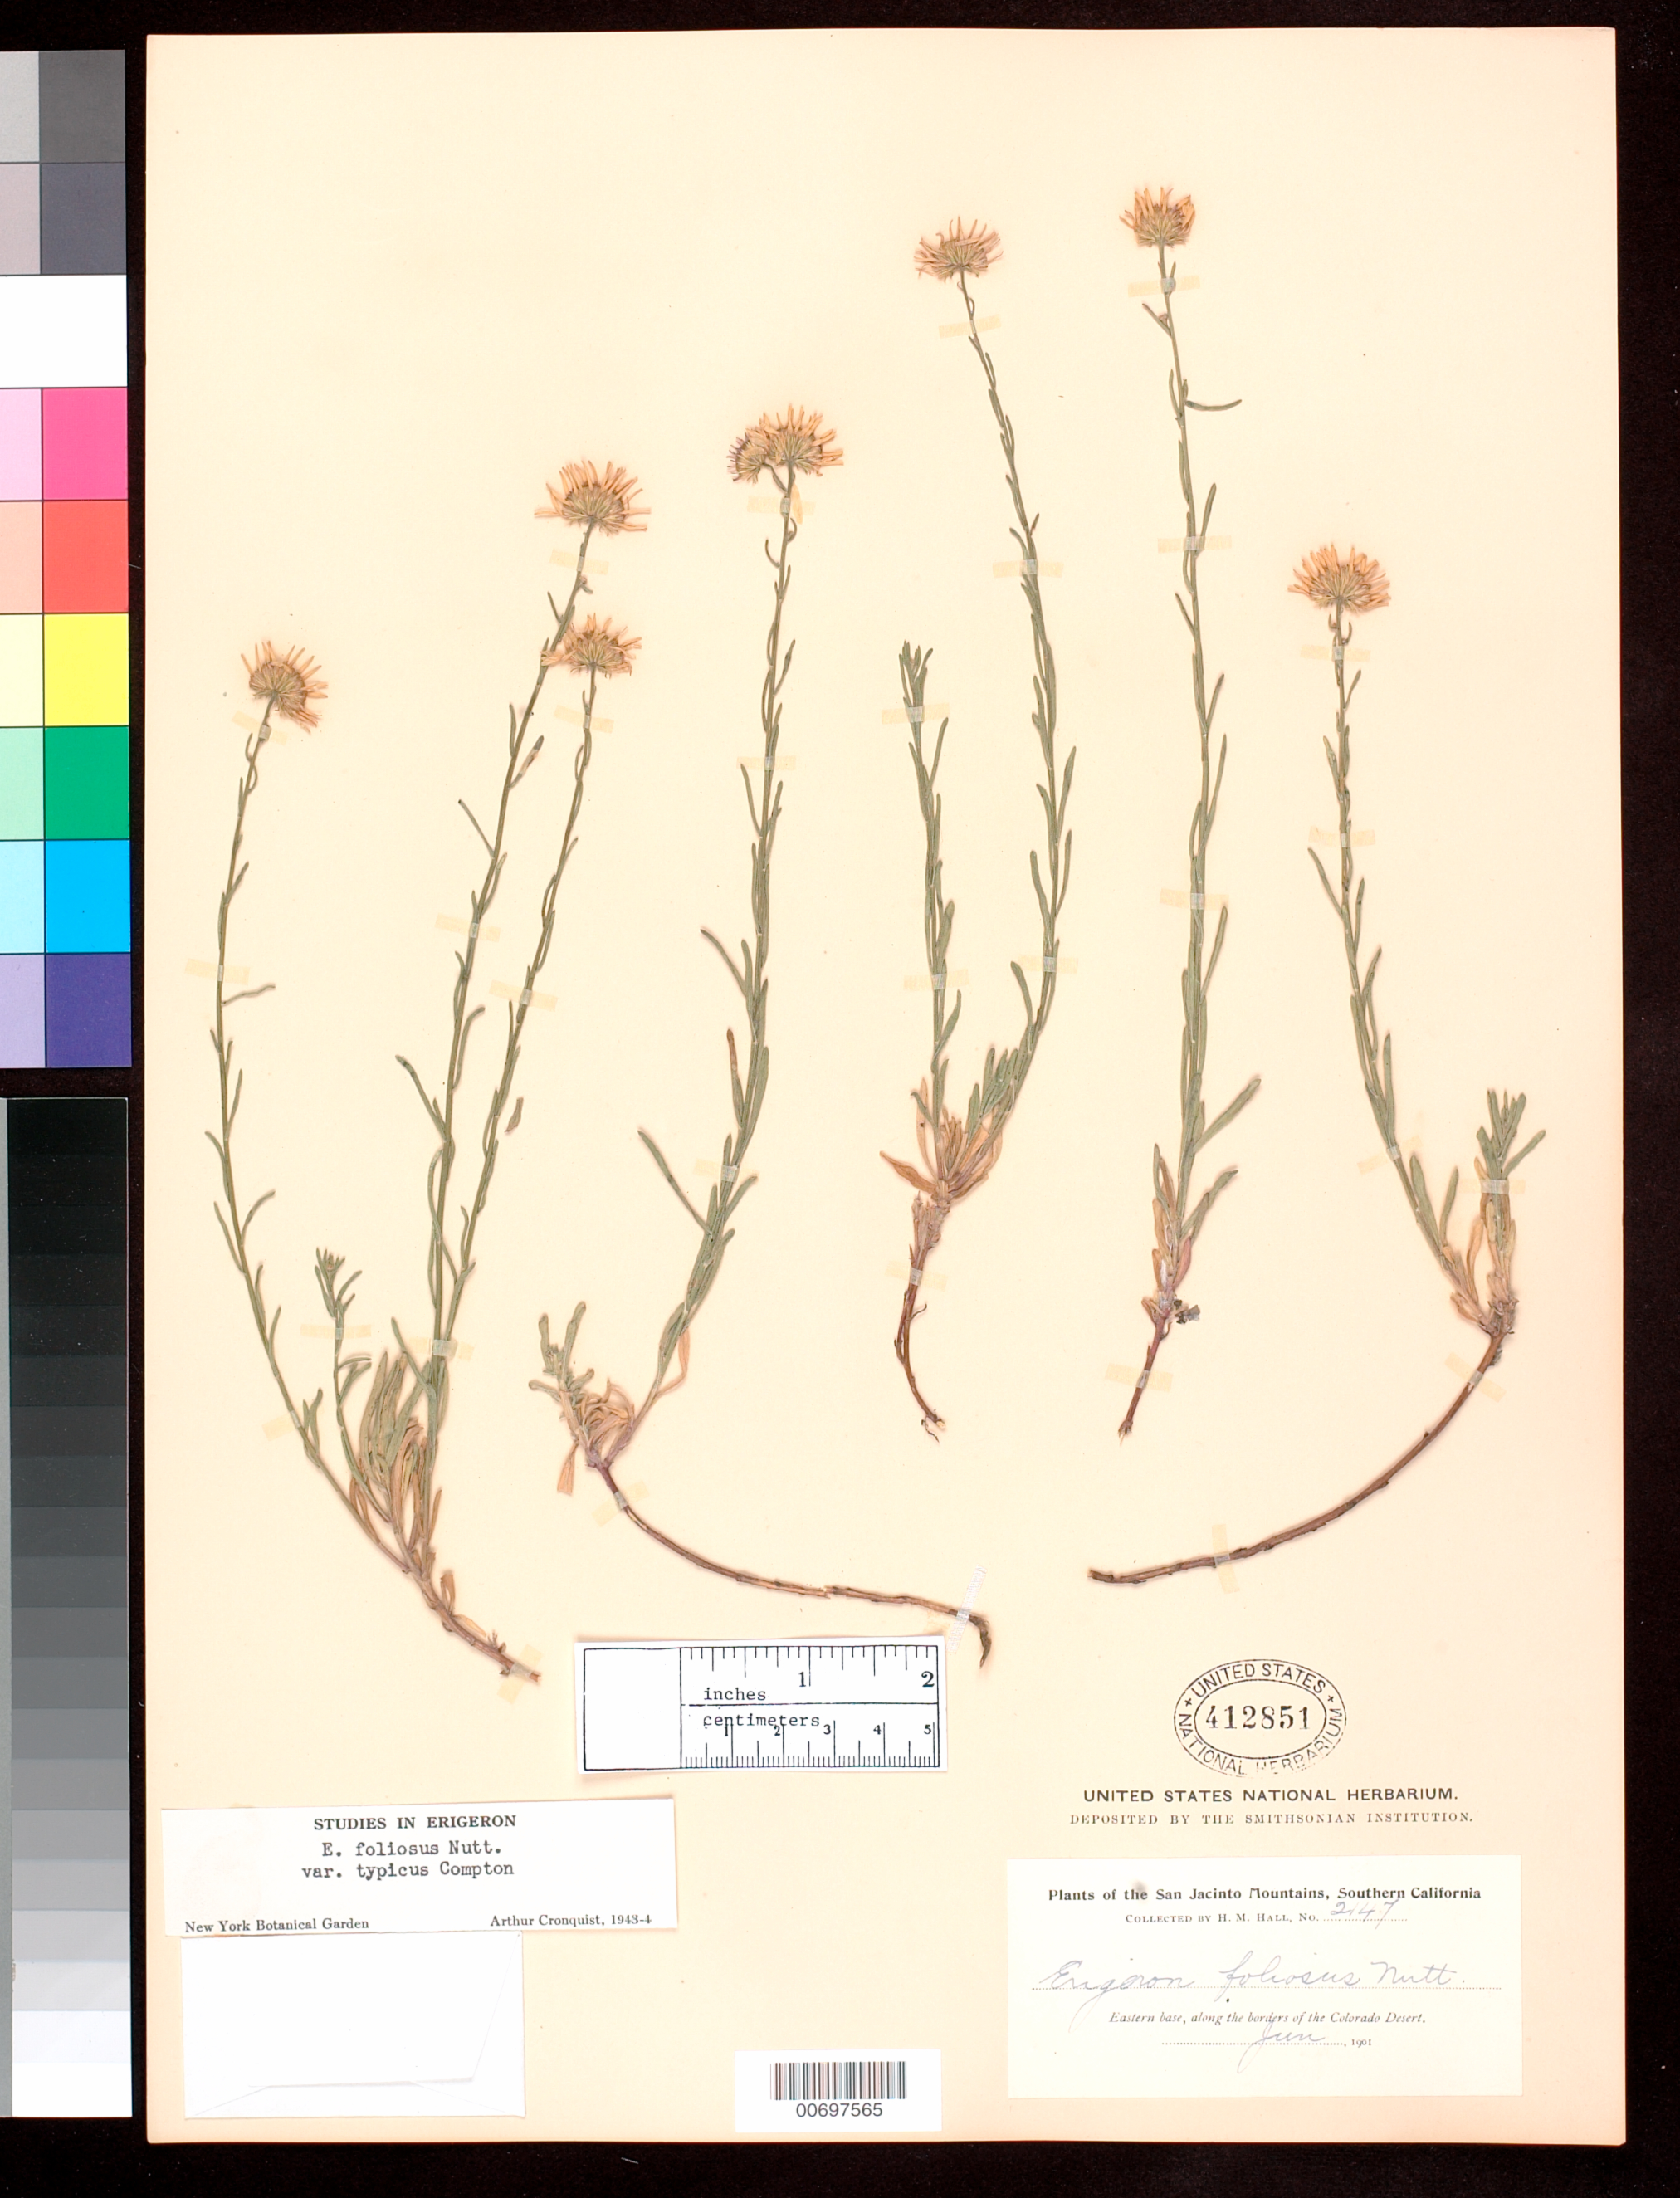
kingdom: Plantae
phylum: Tracheophyta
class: Magnoliopsida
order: Asterales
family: Asteraceae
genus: Erigeron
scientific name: Erigeron foliosus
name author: Nutt.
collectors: H. M. Hall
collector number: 2147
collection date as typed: Jun 1901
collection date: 1901-06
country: United States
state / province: California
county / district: Riverside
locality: San Jacinto Mts., eastern base, along the borders of the Colorado Desert.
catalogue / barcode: US 412851